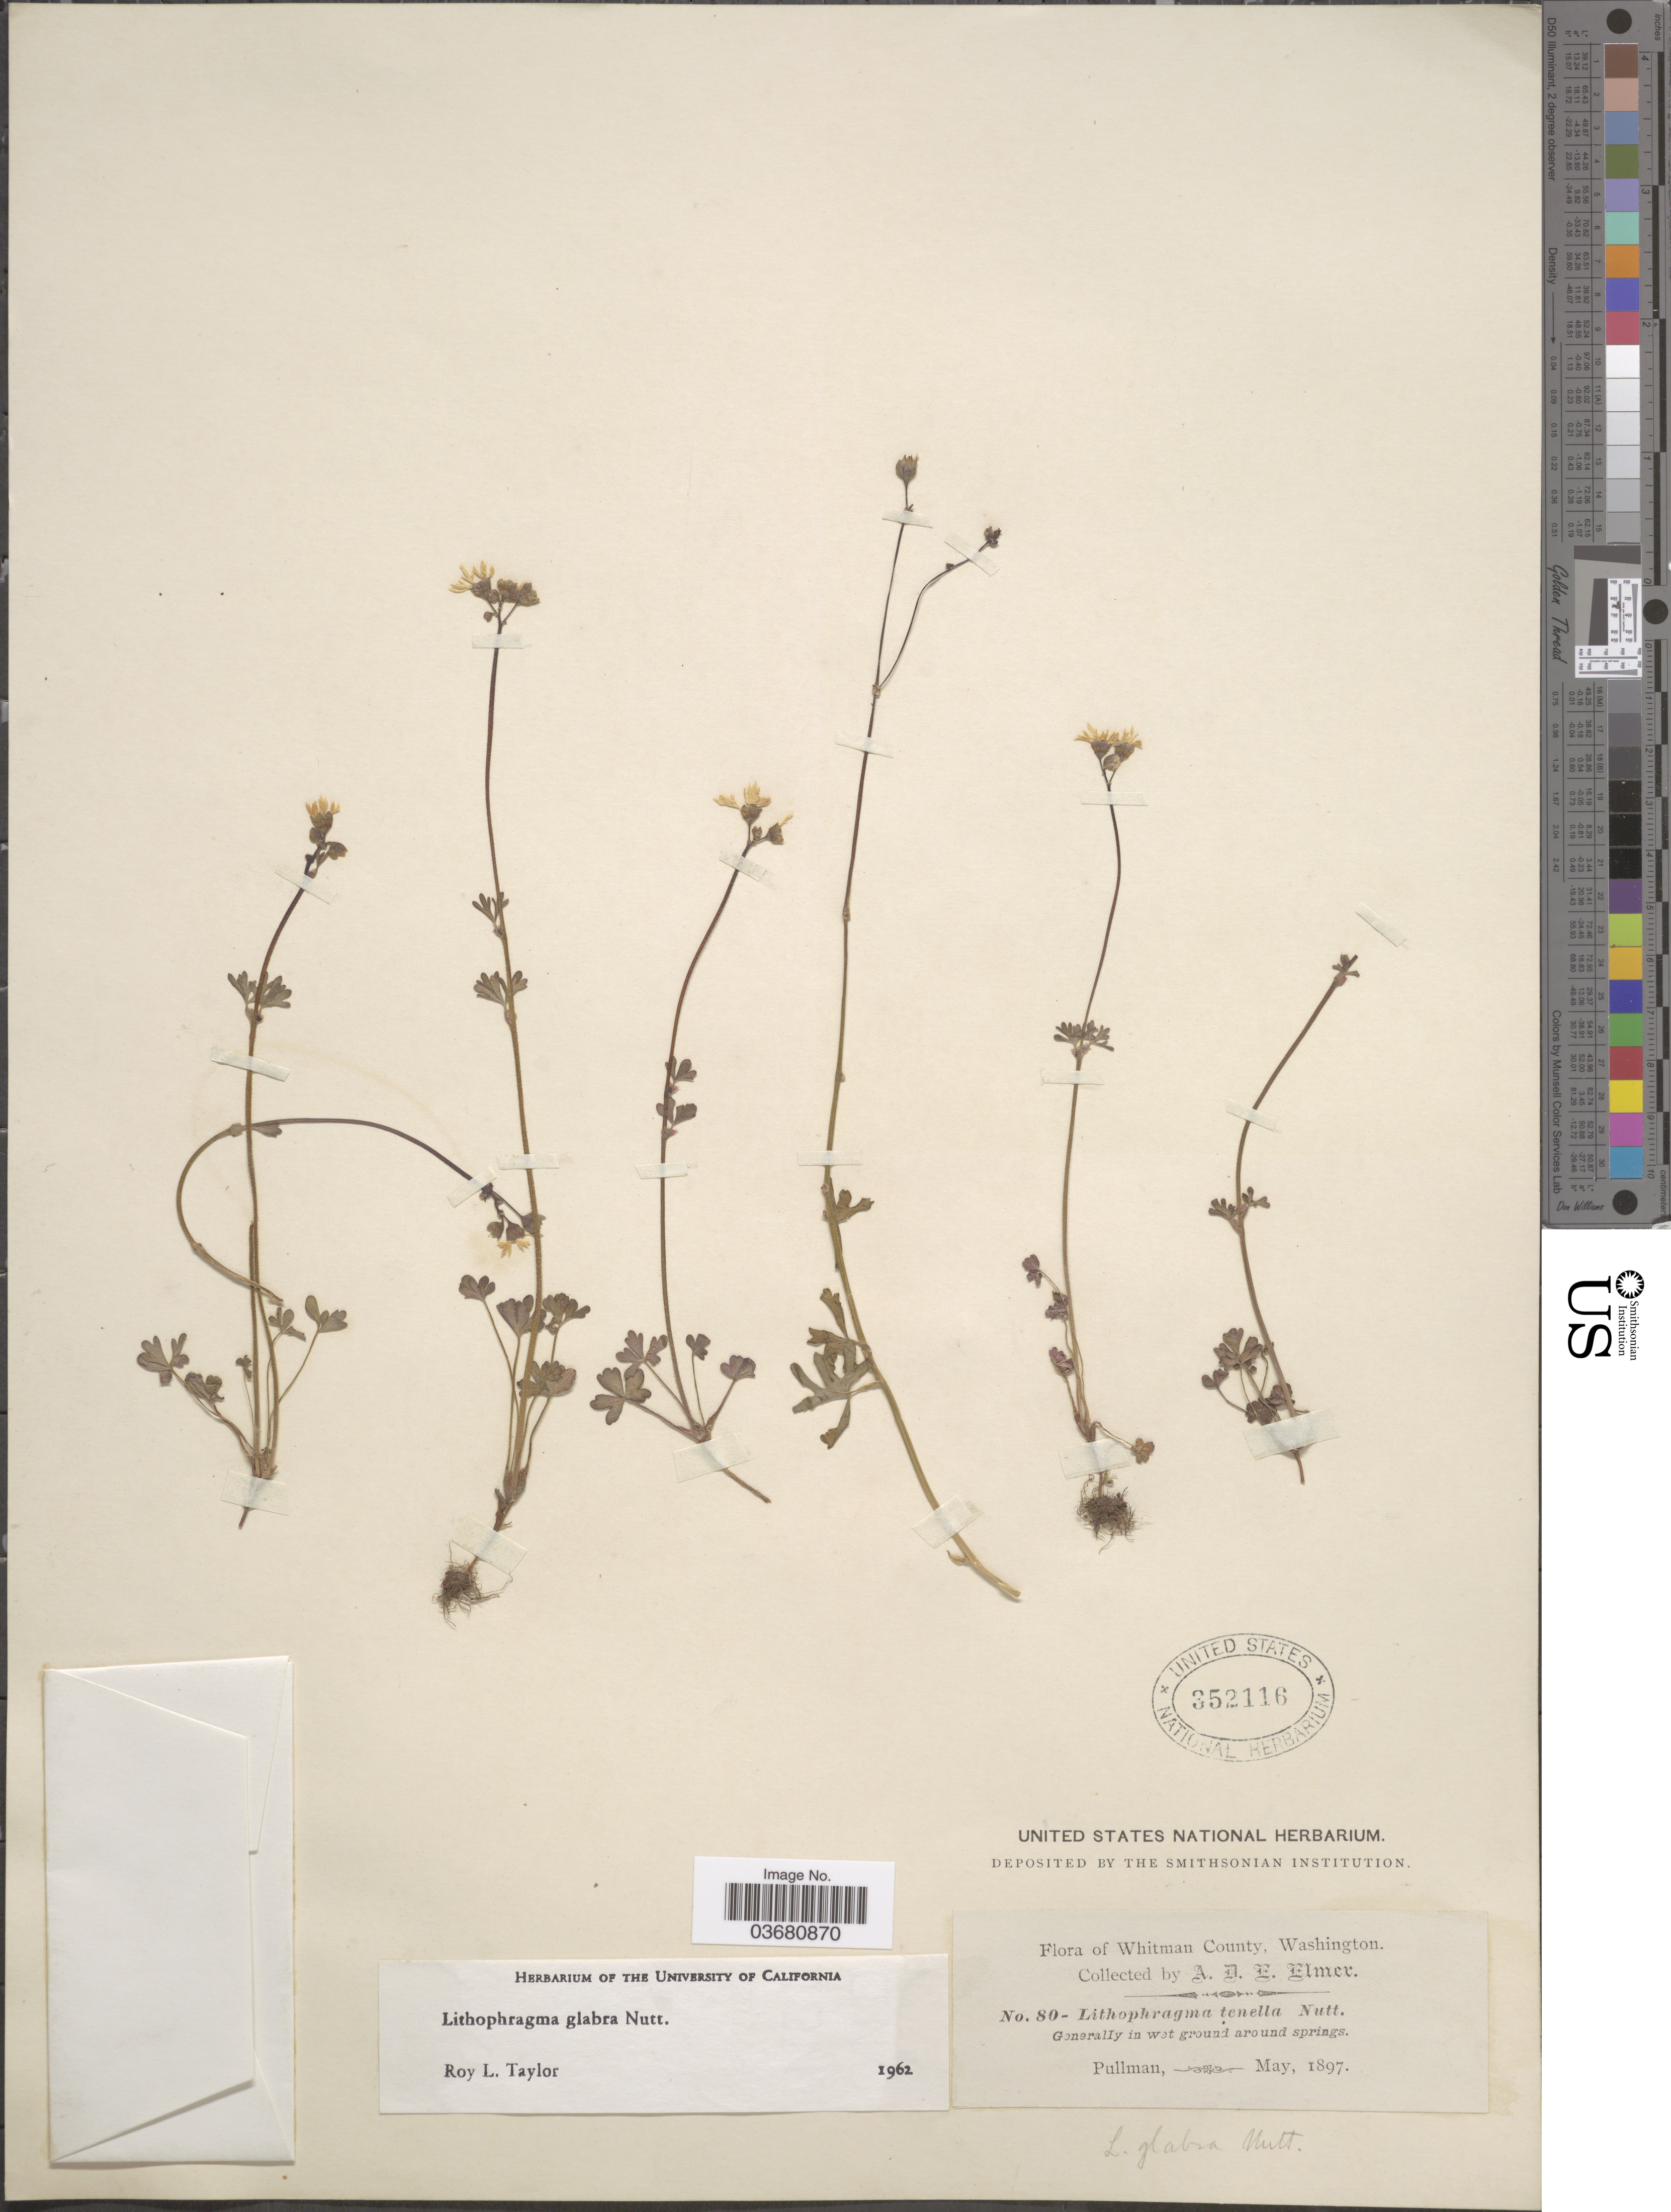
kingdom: Plantae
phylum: Tracheophyta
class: Magnoliopsida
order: Saxifragales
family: Saxifragaceae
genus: Lithophragma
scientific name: Lithophragma glabrum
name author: Nutt.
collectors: A. D. E. Elmer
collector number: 80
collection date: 1897-05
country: United States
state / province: Washington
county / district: Whitman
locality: Whitman County. Pullman.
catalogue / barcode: US 352116